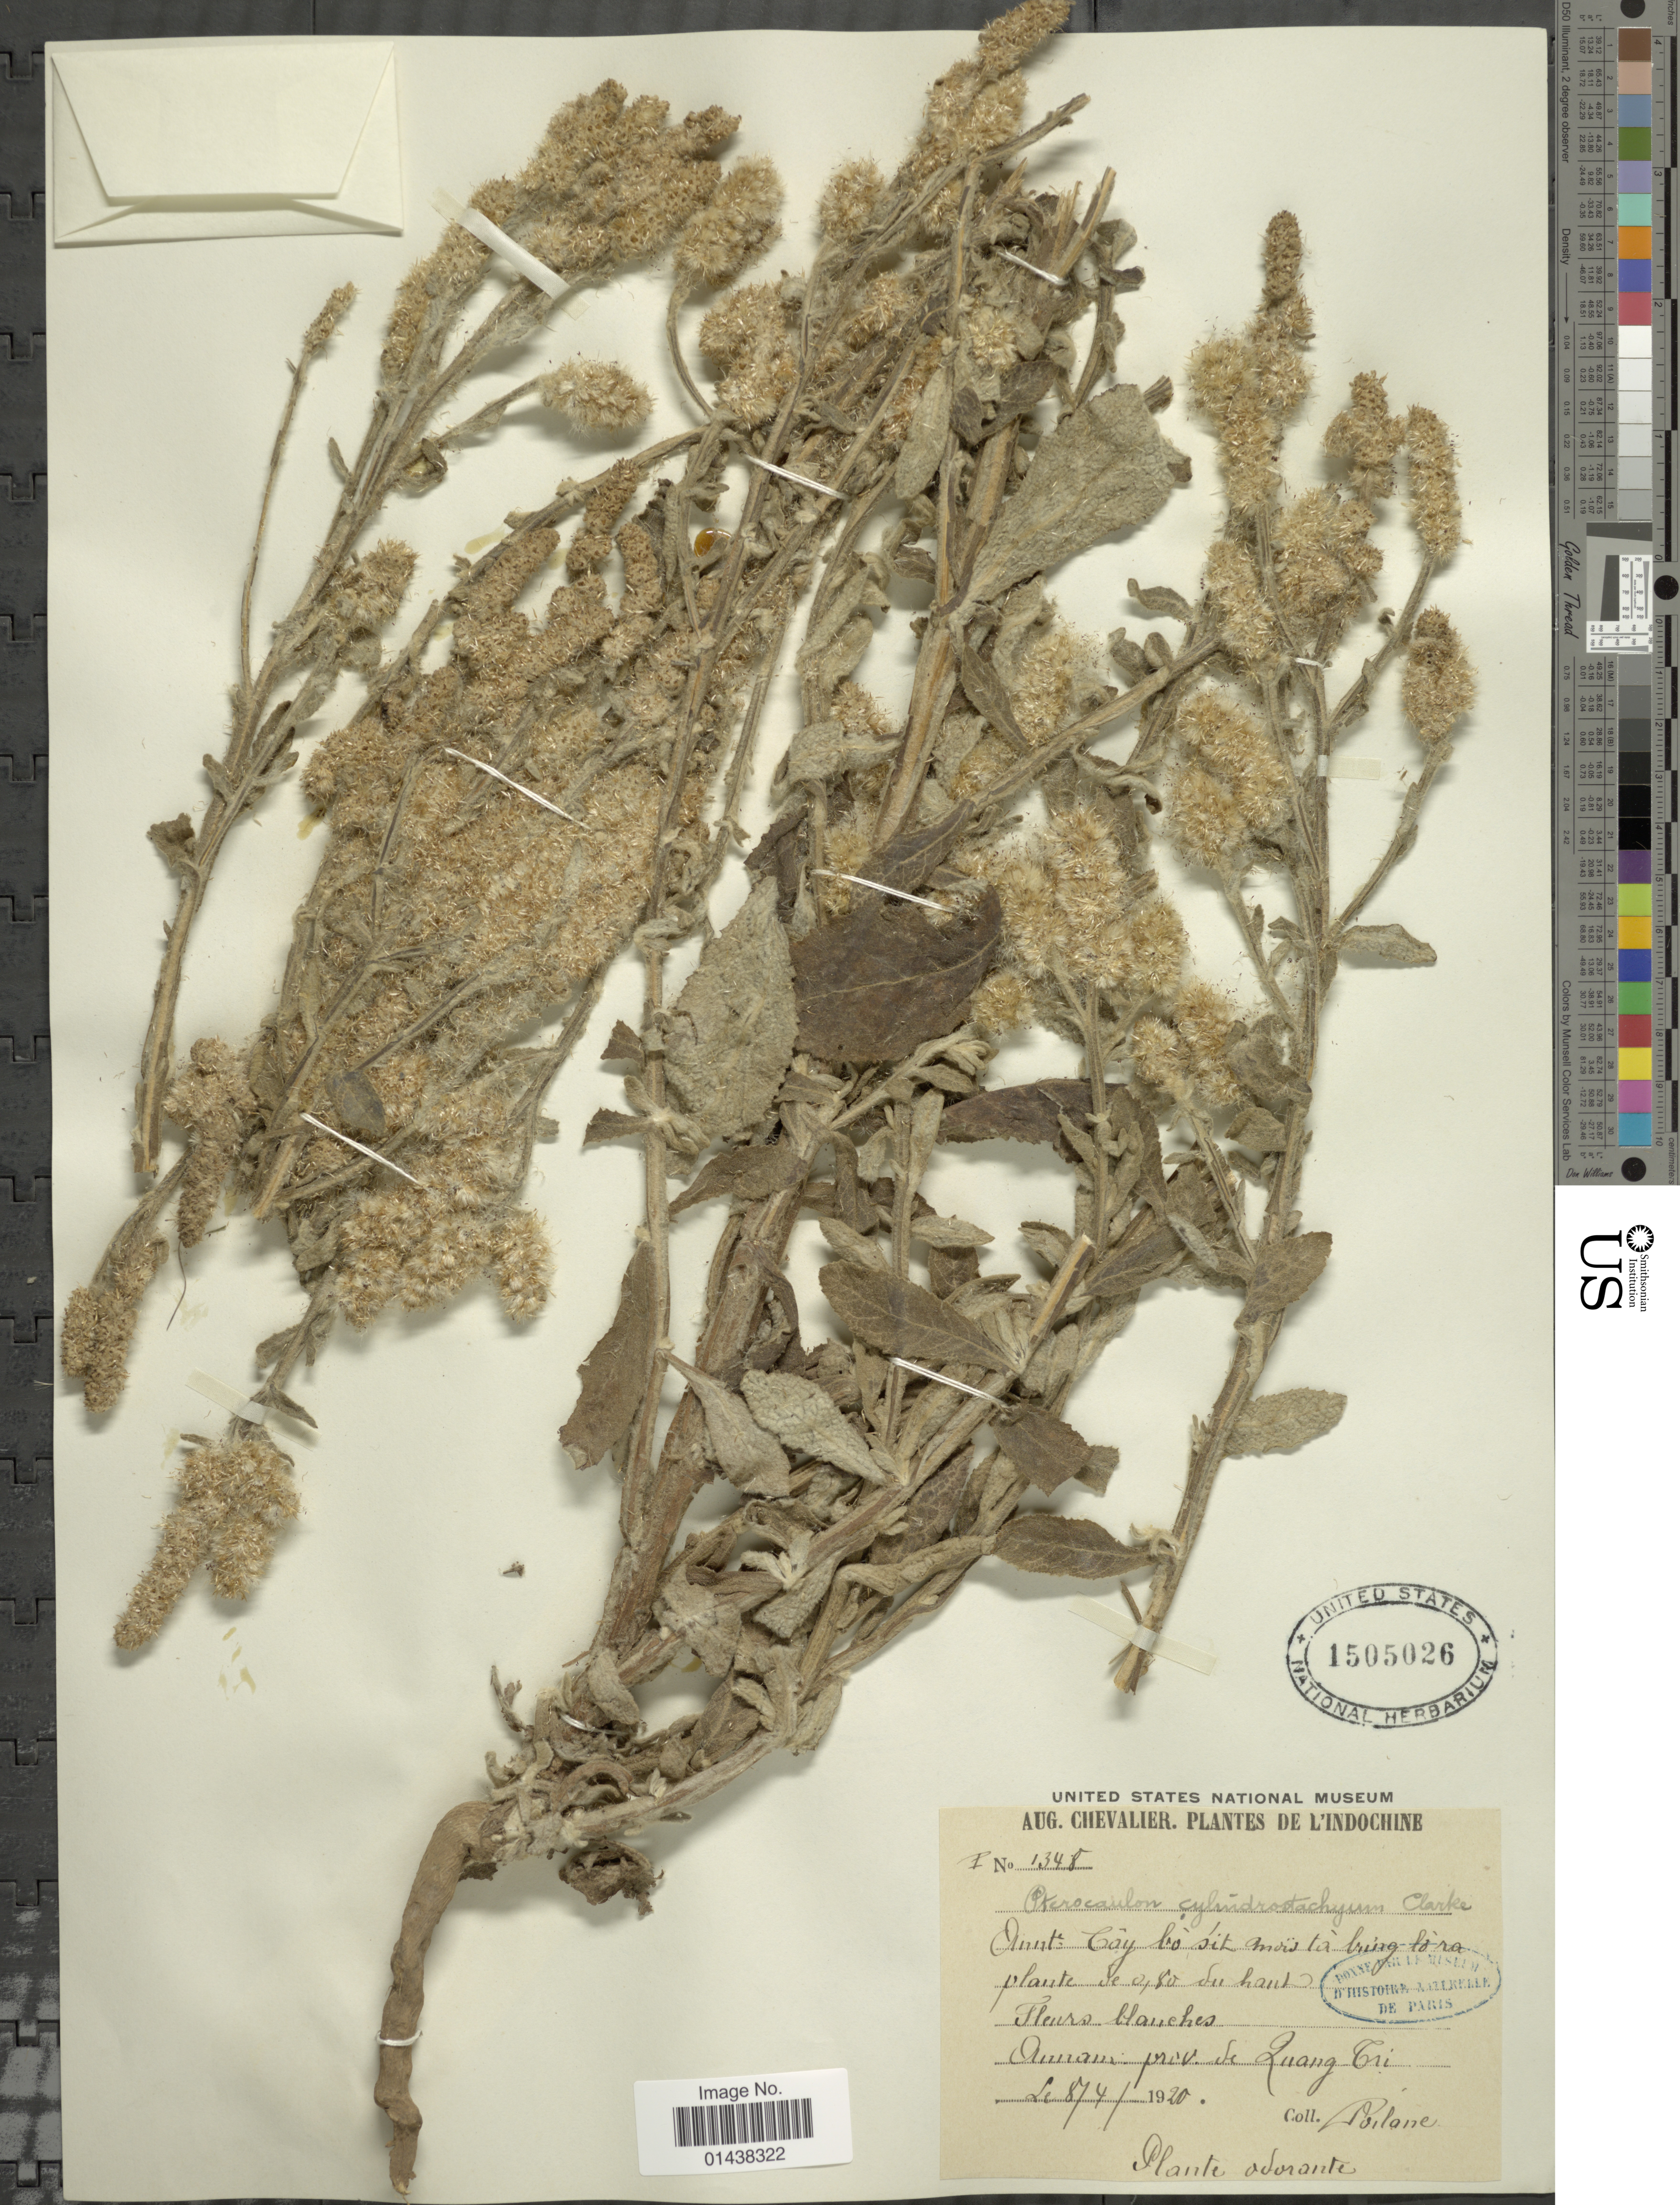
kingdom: Plantae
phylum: Tracheophyta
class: Magnoliopsida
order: Asterales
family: Asteraceae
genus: Pterocaulon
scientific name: Pterocaulon cylindrostachyum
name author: C.B. Clarke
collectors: -. Poilane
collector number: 1348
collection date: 1920-04-08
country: Vietnam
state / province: Quang Tri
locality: L'indochine, Ounam: Prov. de Zuang Cri [interpreted]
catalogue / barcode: US 1505026